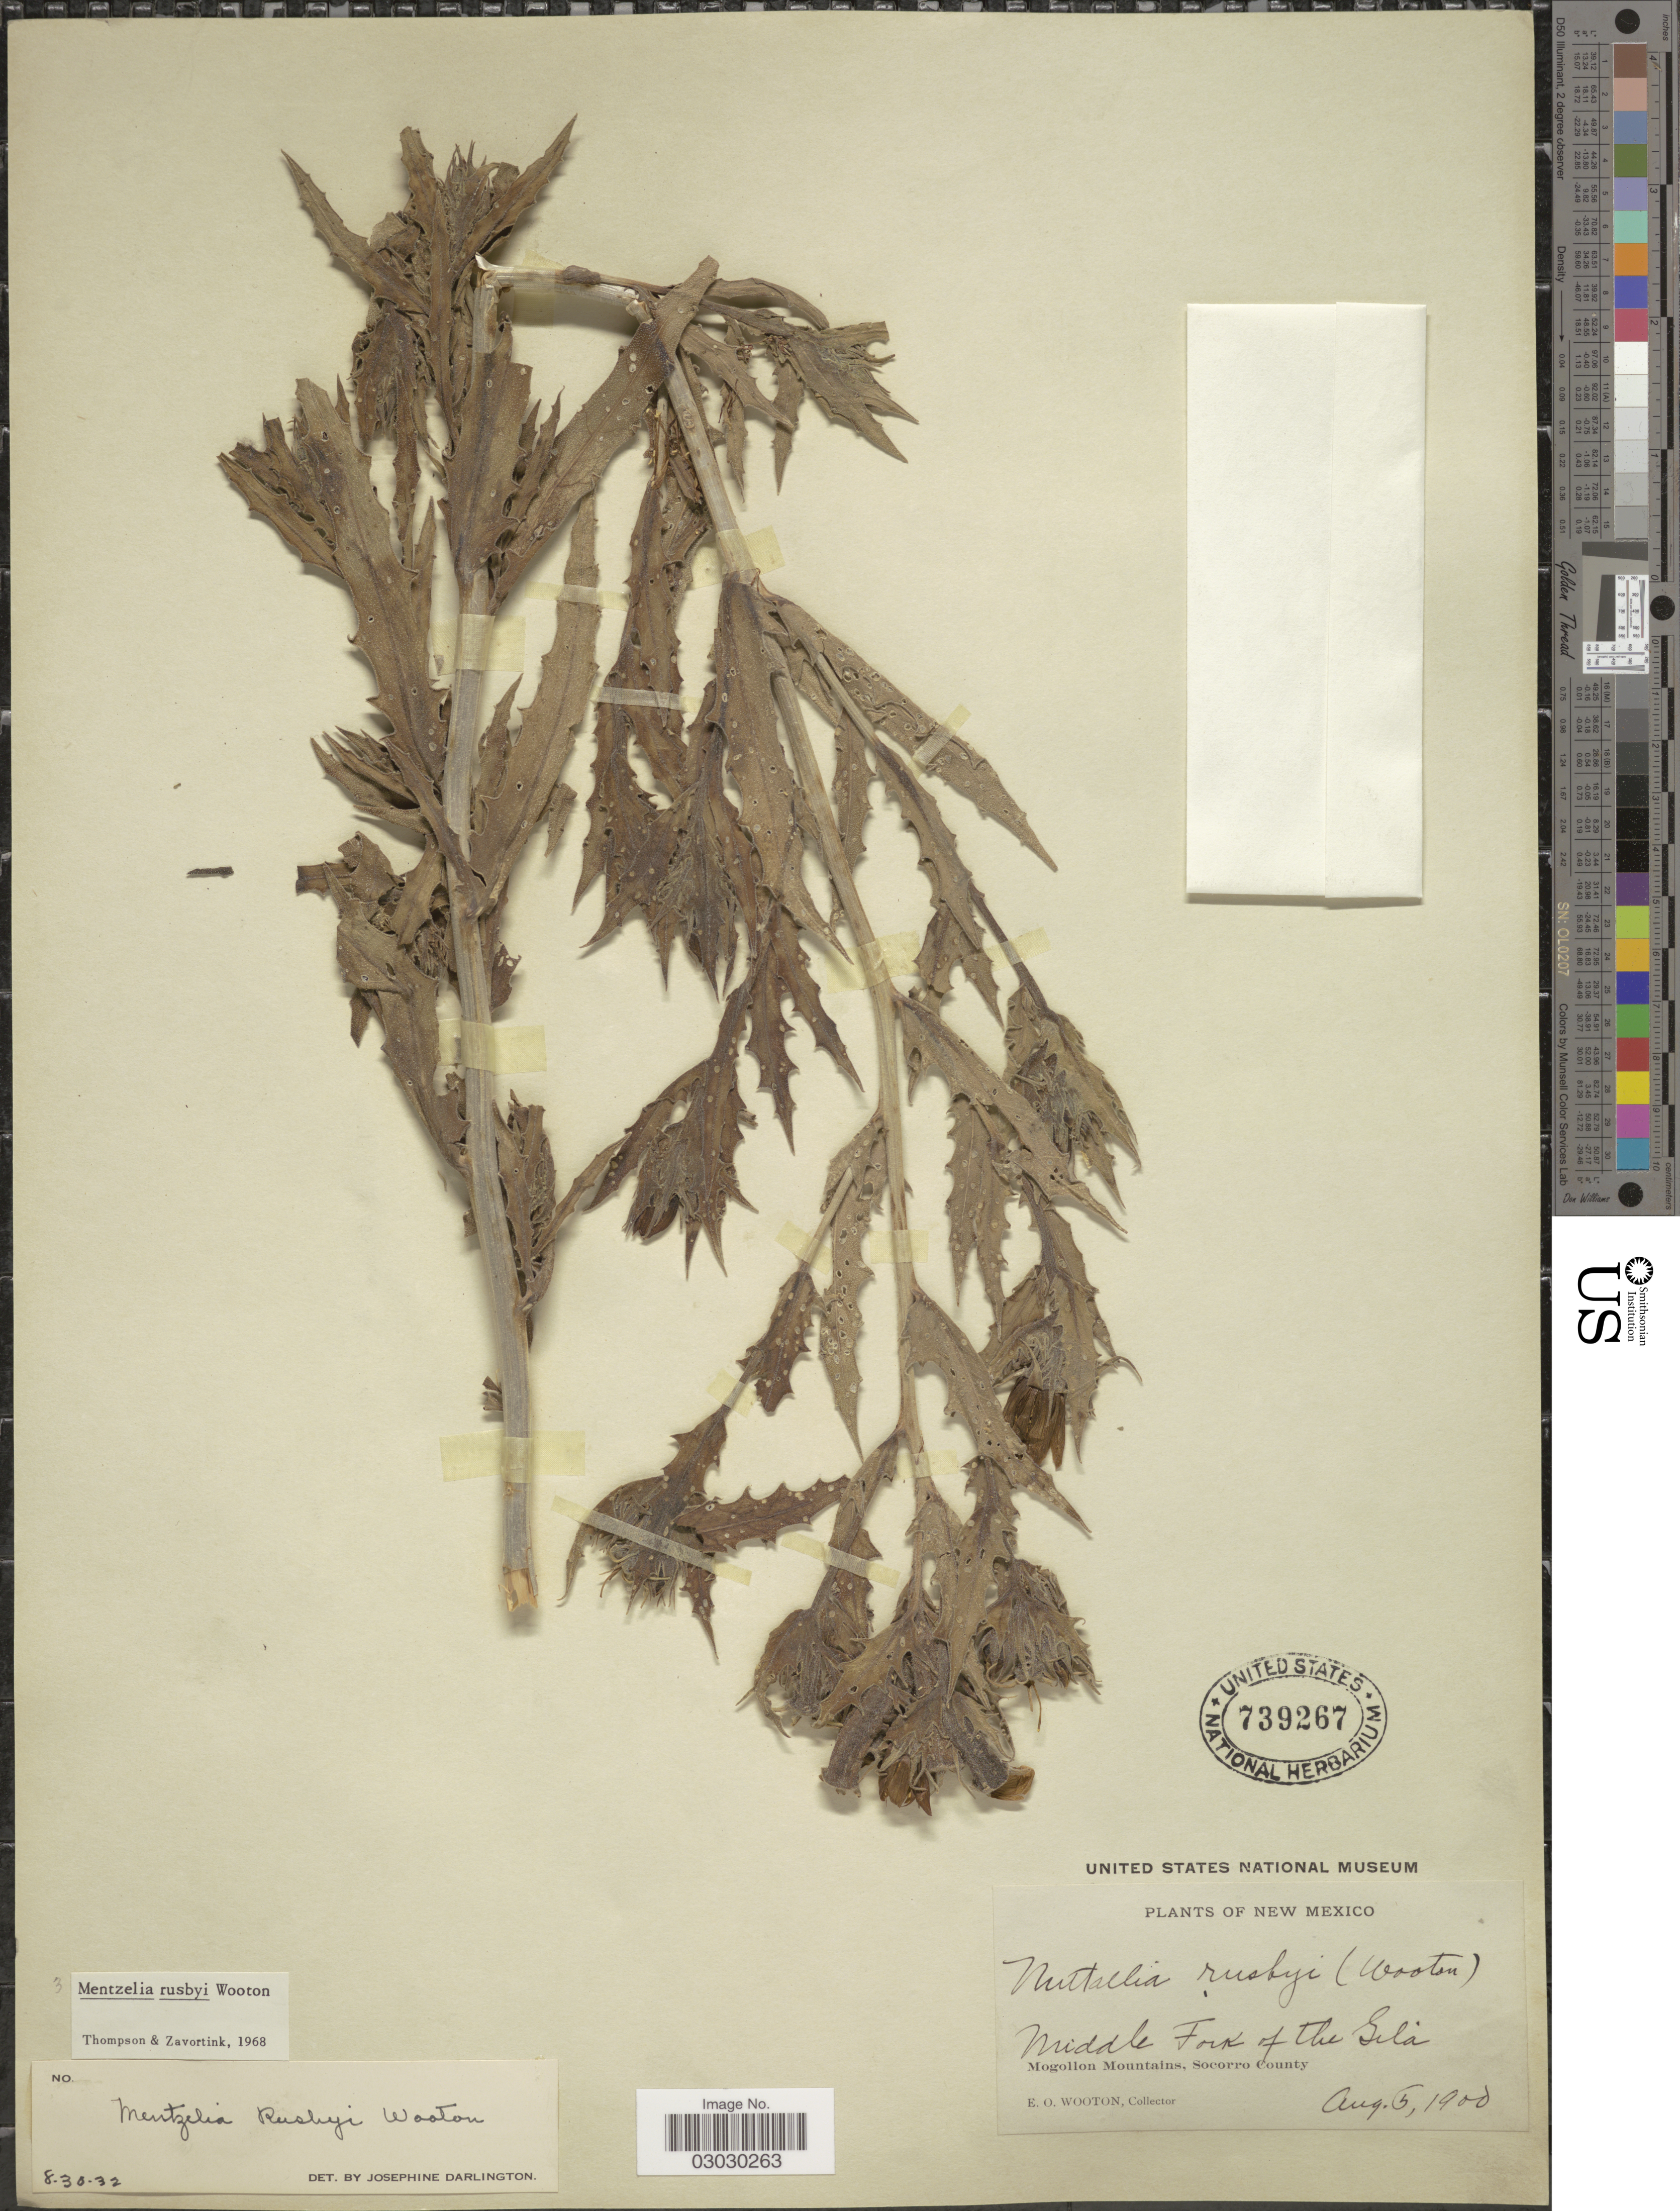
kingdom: Plantae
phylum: Tracheophyta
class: Magnoliopsida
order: Cornales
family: Loasaceae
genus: Mentzelia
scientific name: Mentzelia rusbyi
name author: Wooton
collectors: E. O. Wooton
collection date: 1900-08-05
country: United States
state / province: New Mexico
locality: Middle Fork of the Gila, Mogollon Mountains, Socorro County.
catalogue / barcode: US 739267